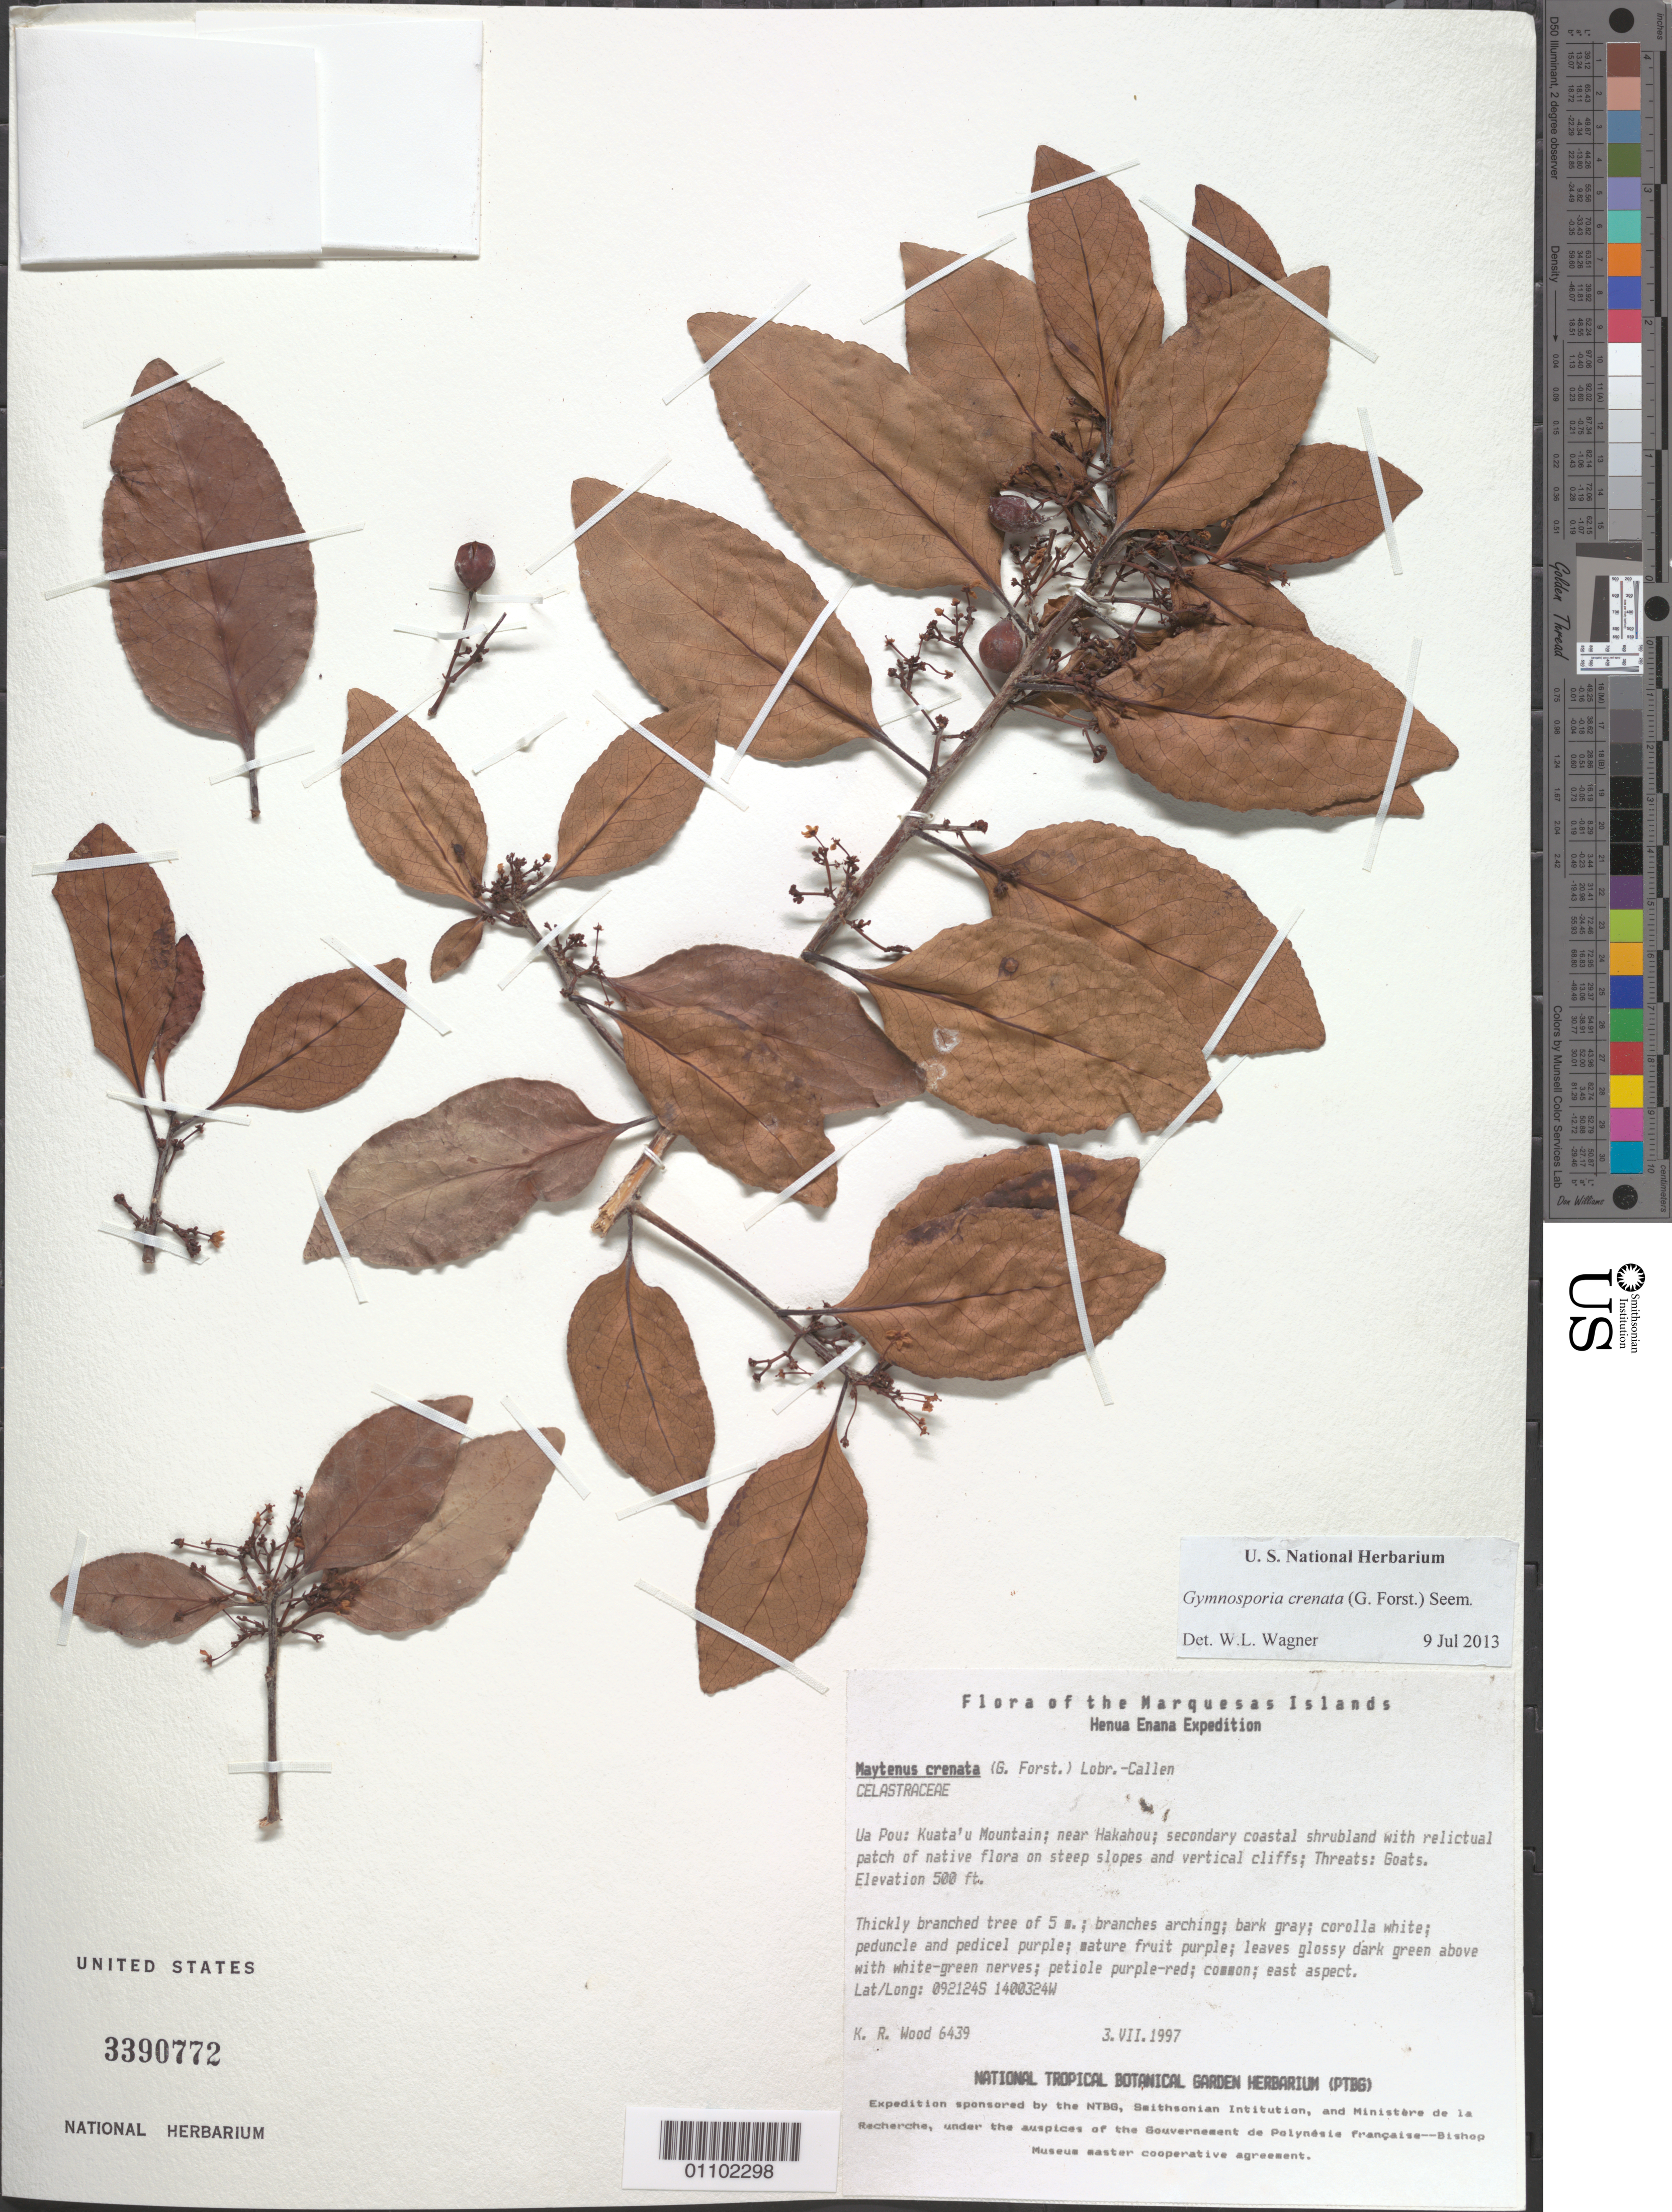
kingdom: Plantae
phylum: Tracheophyta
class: Magnoliopsida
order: Celastrales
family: Celastraceae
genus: Gymnosporia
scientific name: Gymnosporia crenata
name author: (G. Forst.) Seem.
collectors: K. R. Wood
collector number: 6439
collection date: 1997-07-03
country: French Polynesia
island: Ua Pou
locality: Kuata'u Mountain, near Hakahou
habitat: Secondary coastal shrubland with relictual patch of native flora on steep slopes and vertical cliffs; east aspect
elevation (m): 152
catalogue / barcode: US 3390772